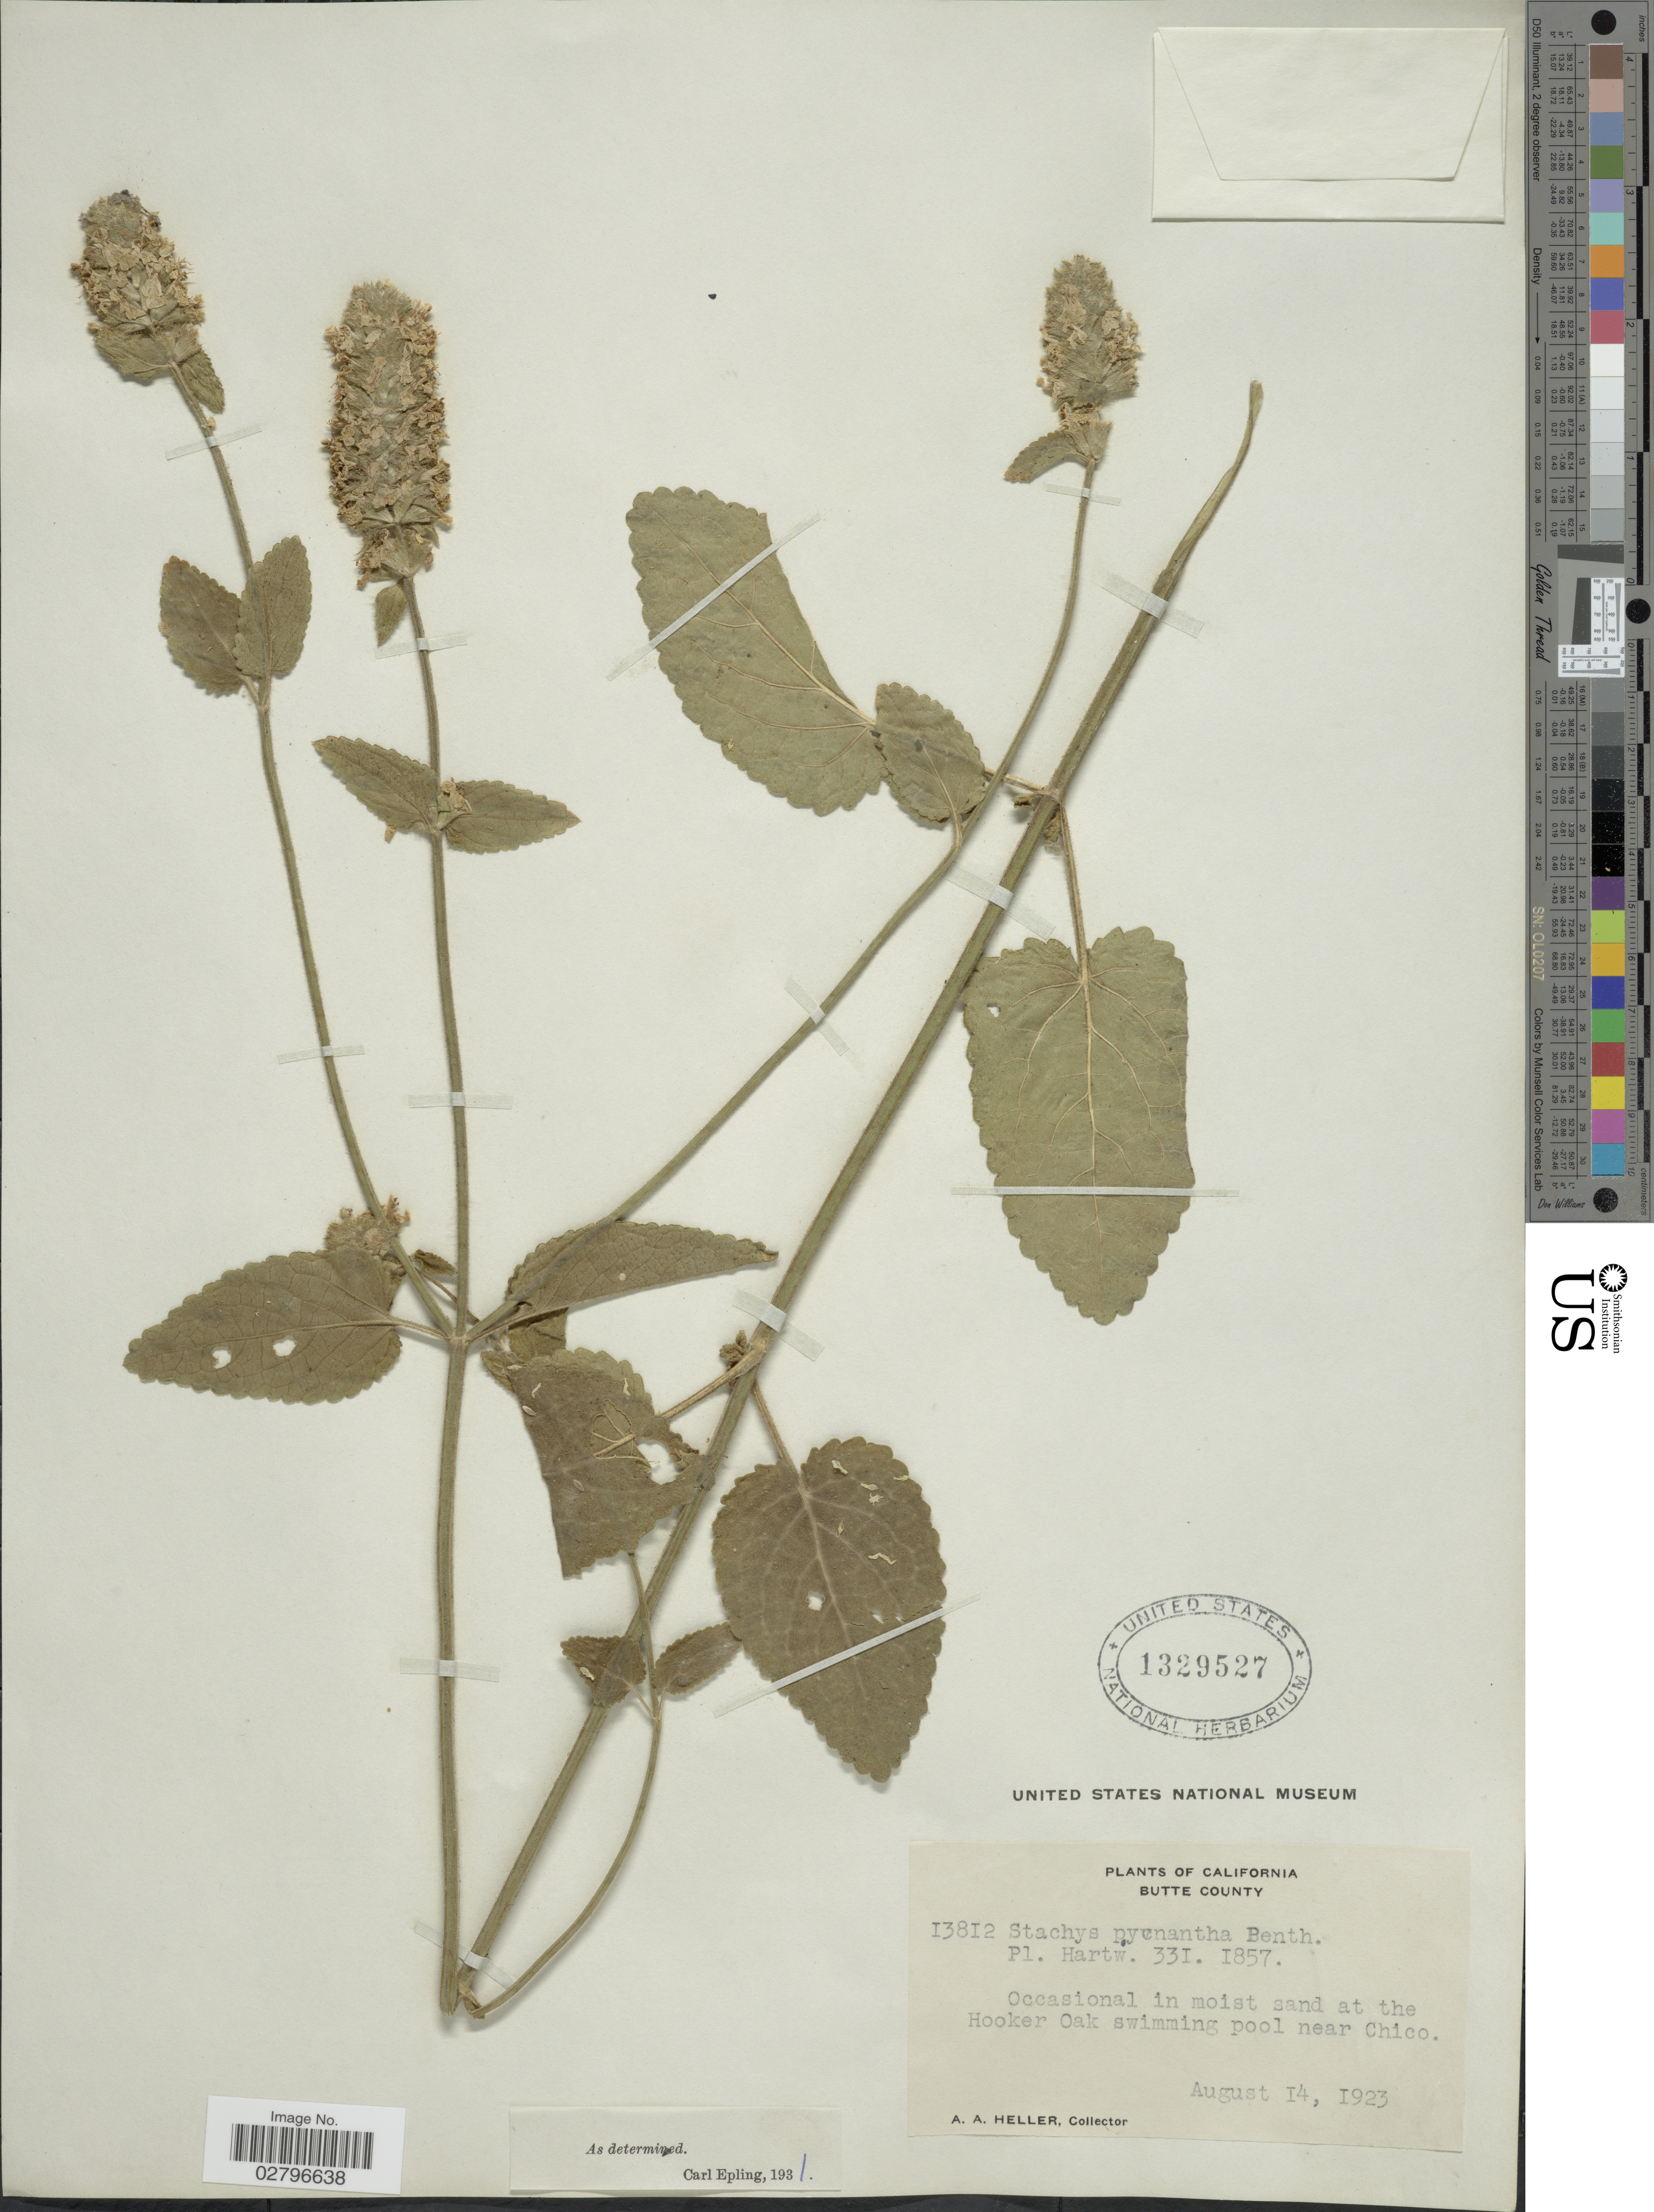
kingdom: Plantae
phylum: Tracheophyta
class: Magnoliopsida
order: Lamiales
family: Lamiaceae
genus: Stachys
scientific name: Stachys pycnantha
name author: Benth.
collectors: A. A. Heller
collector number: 13812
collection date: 1923-08-14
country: United States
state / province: California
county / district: Butte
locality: Butte County. Occasional in moist sand at the Hooker Oak swimming pool near Chico.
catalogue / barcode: US 1329527